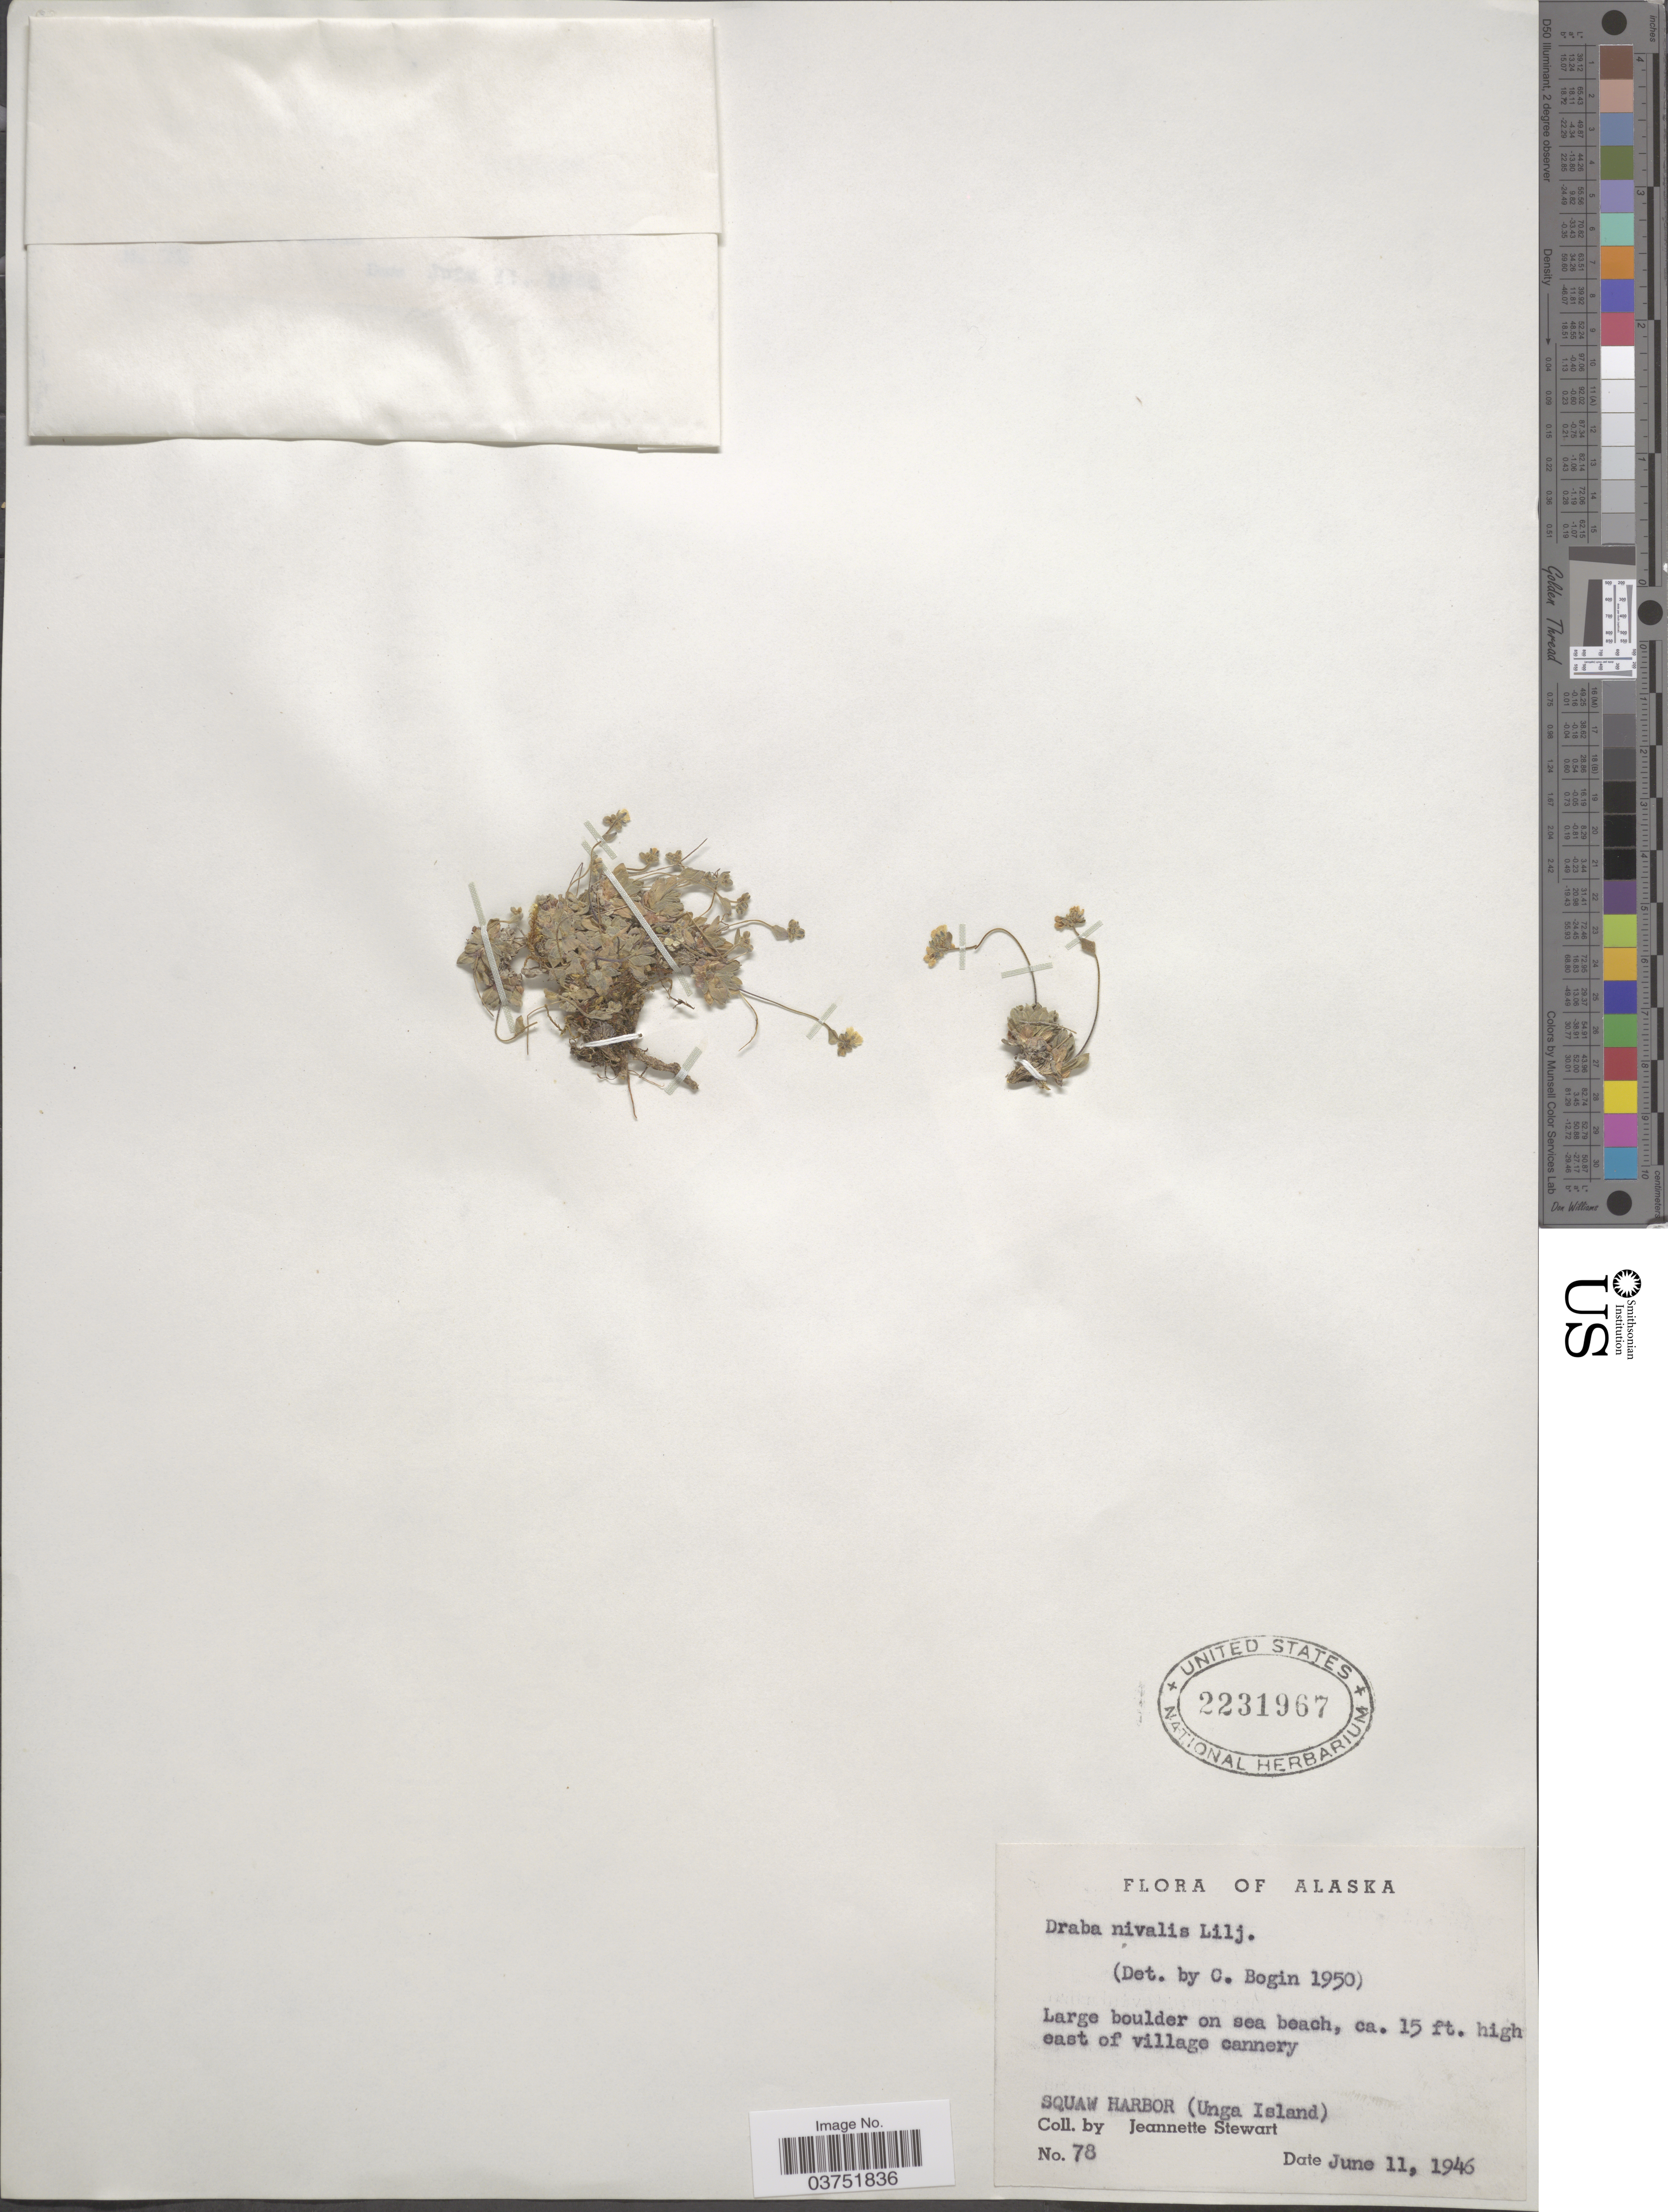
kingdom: Plantae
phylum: Tracheophyta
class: Magnoliopsida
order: Brassicales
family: Brassicaceae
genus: Draba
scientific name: Draba nivalis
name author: Lilj.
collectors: J. Stewart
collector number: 78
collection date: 1946-06-11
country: United States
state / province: Alaska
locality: East of village cannery. Squaw Harbor (Unga Island).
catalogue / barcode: US 2231967